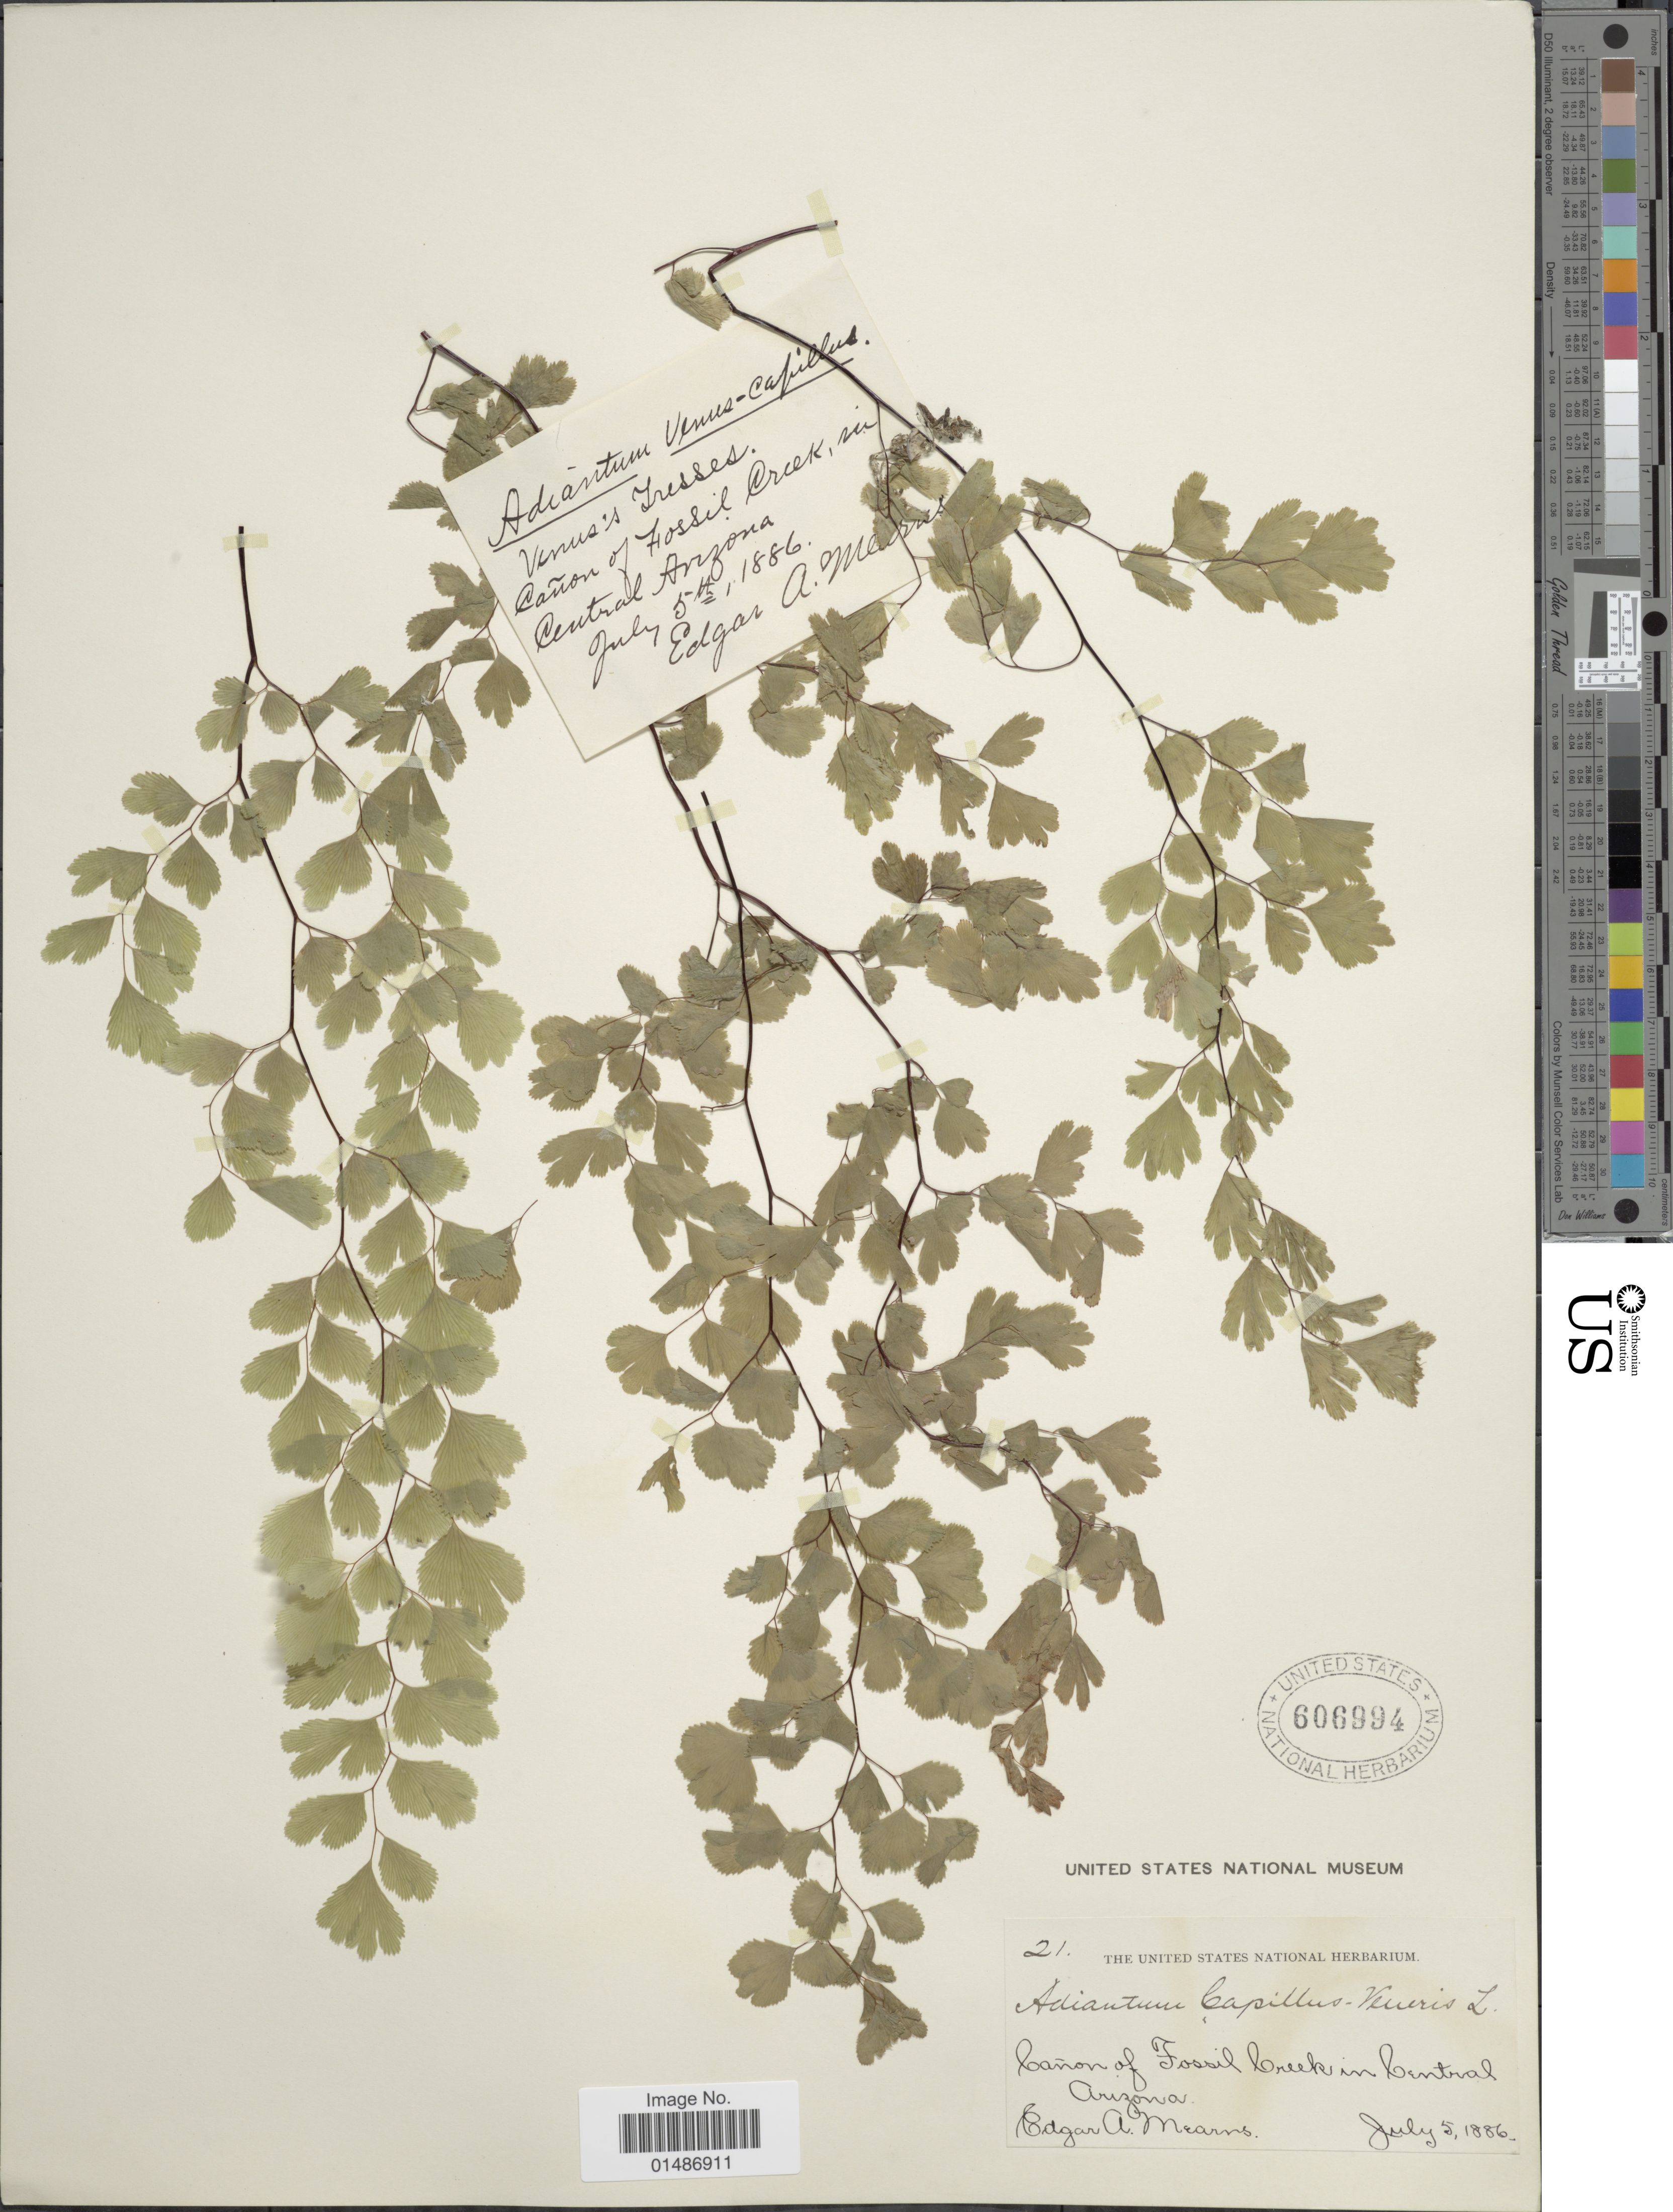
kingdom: Plantae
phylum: Tracheophyta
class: Polypodiopsida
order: Polypodiales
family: Pteridaceae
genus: Adiantum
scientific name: Adiantum capillus-veneris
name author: L.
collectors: E. A. Mearns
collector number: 21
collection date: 1886-07-05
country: United States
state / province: Arizona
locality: Cañon of Fossil Creek in Central Arizona.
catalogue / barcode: US 606994